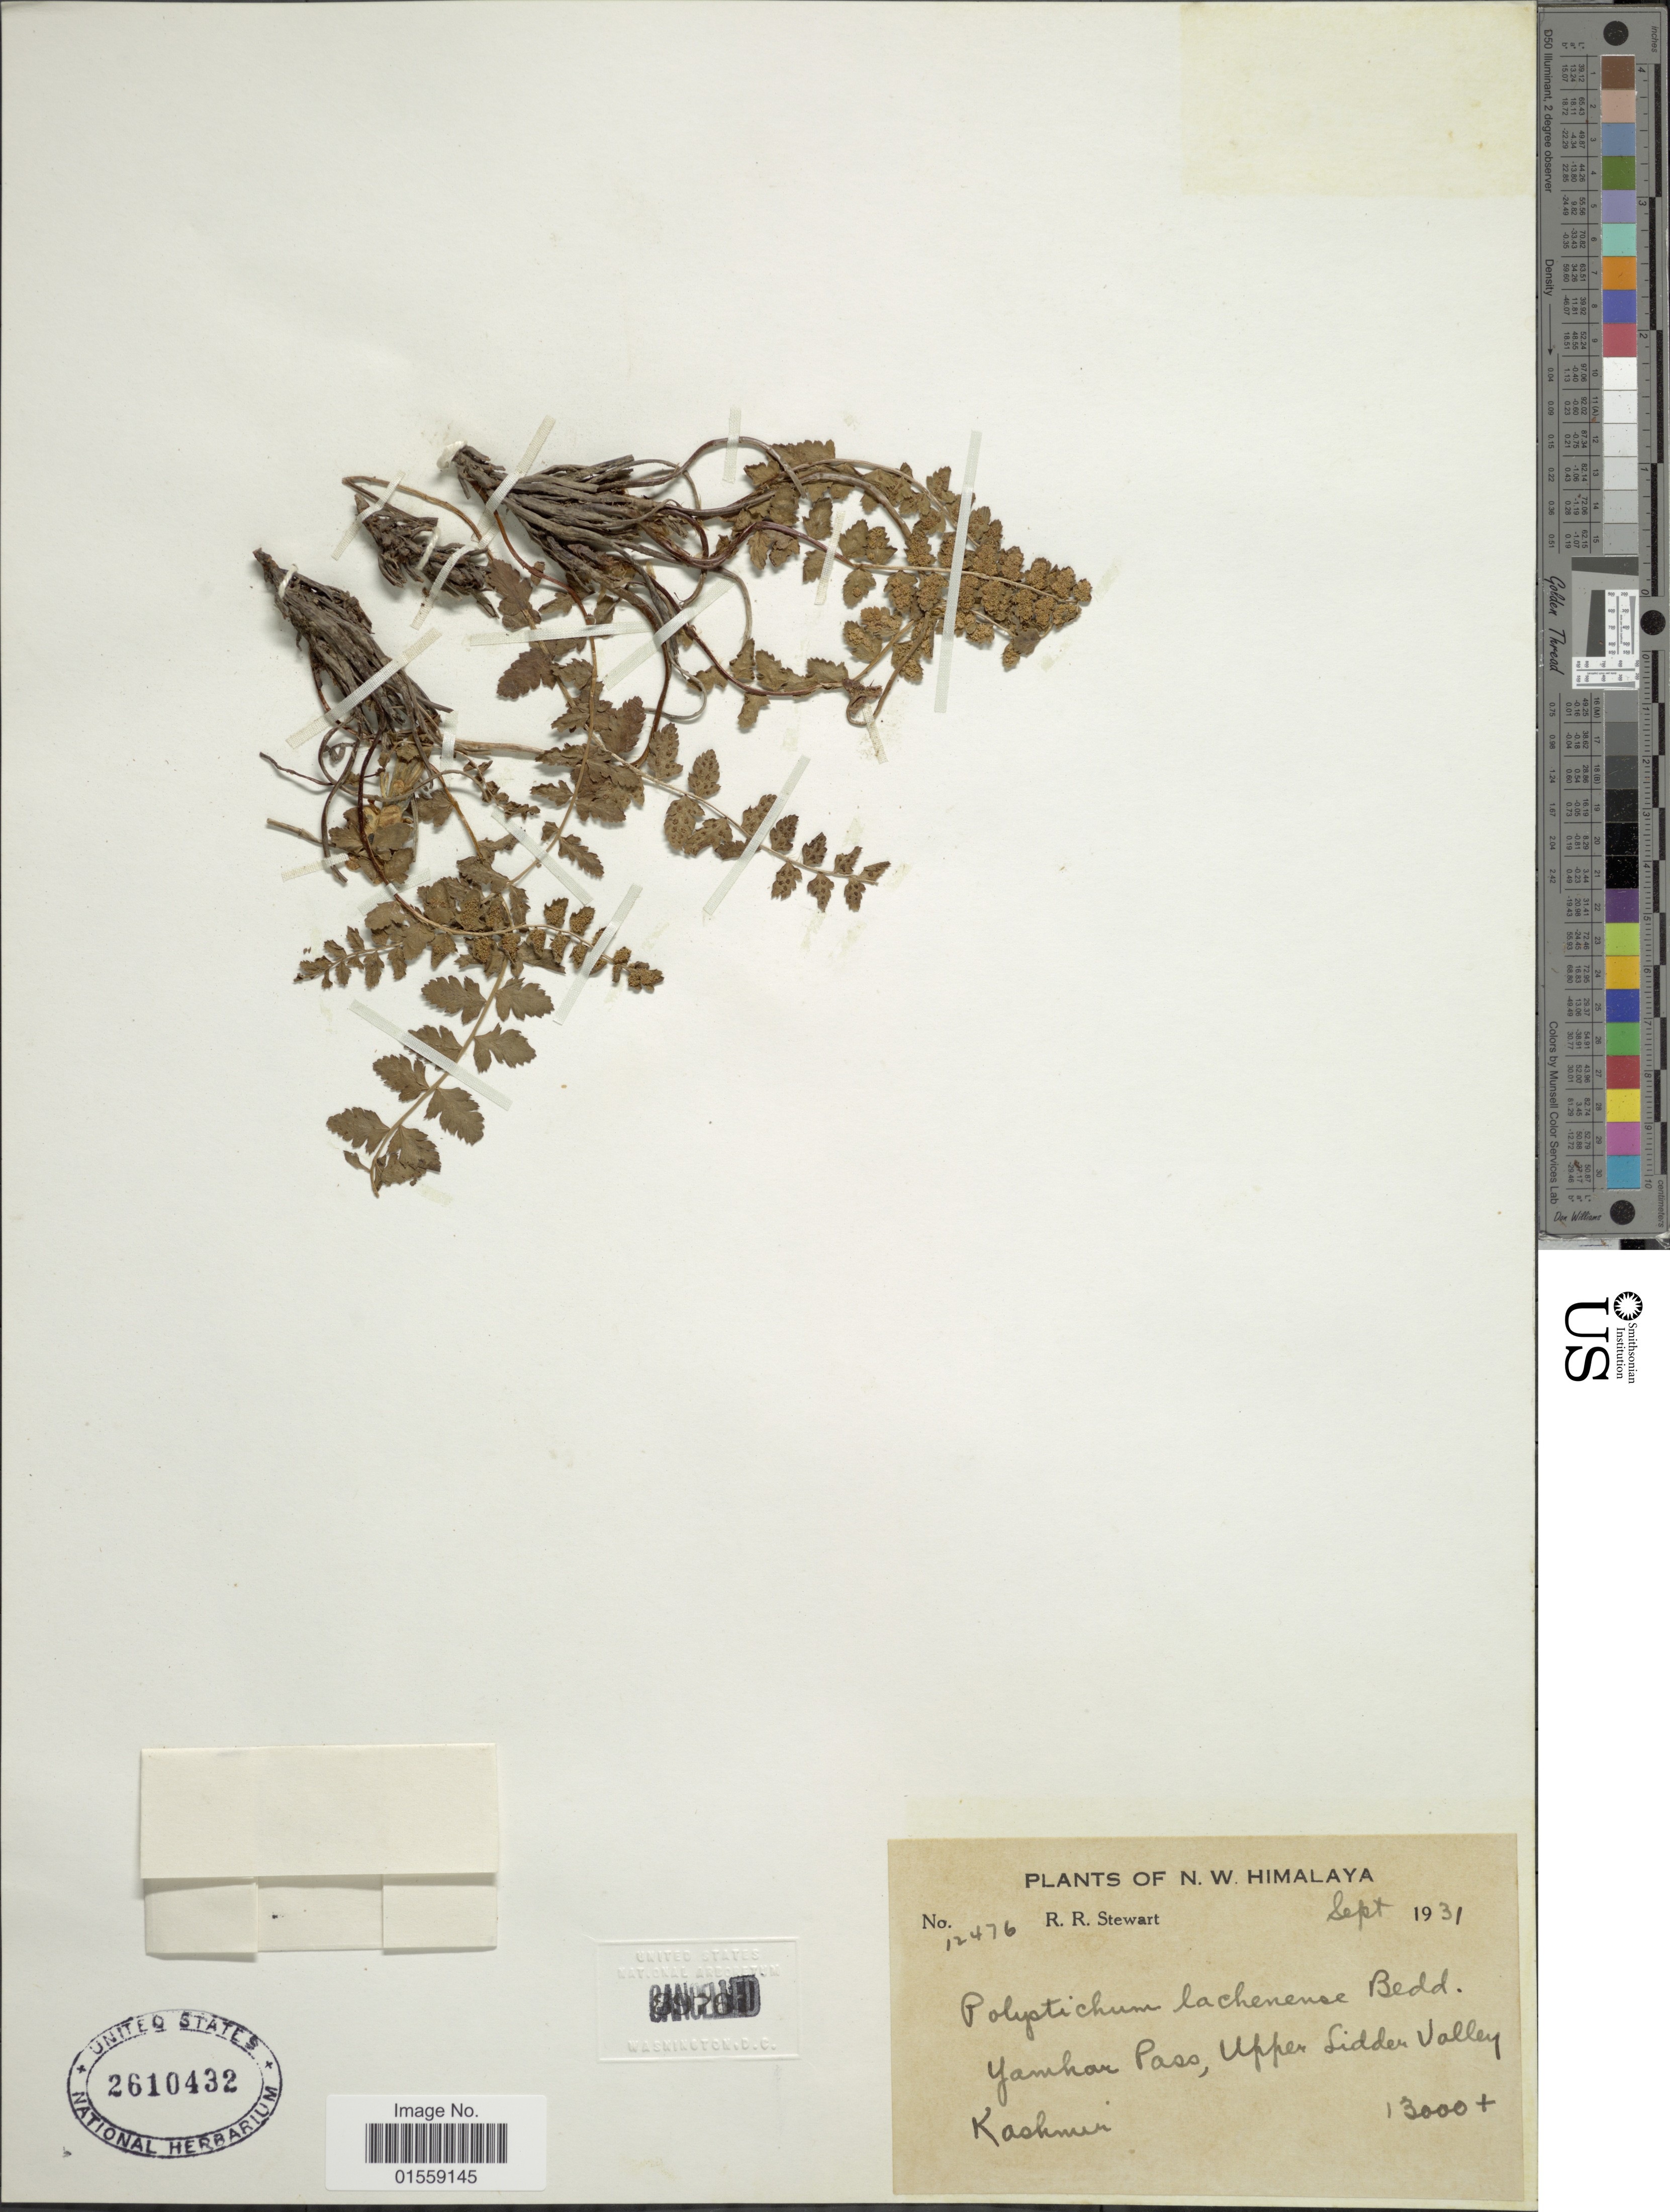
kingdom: Plantae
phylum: Tracheophyta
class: Polypodiopsida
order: Polypodiales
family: Dryopteridaceae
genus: Polystichum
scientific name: Polystichum lachenense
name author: (Hook.) Bedd.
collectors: R. R. Stewart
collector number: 12476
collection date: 1931-09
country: India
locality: N. W. Himalaya, Yamhar Pass, Upper Lidder Valley.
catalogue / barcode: US 2610432